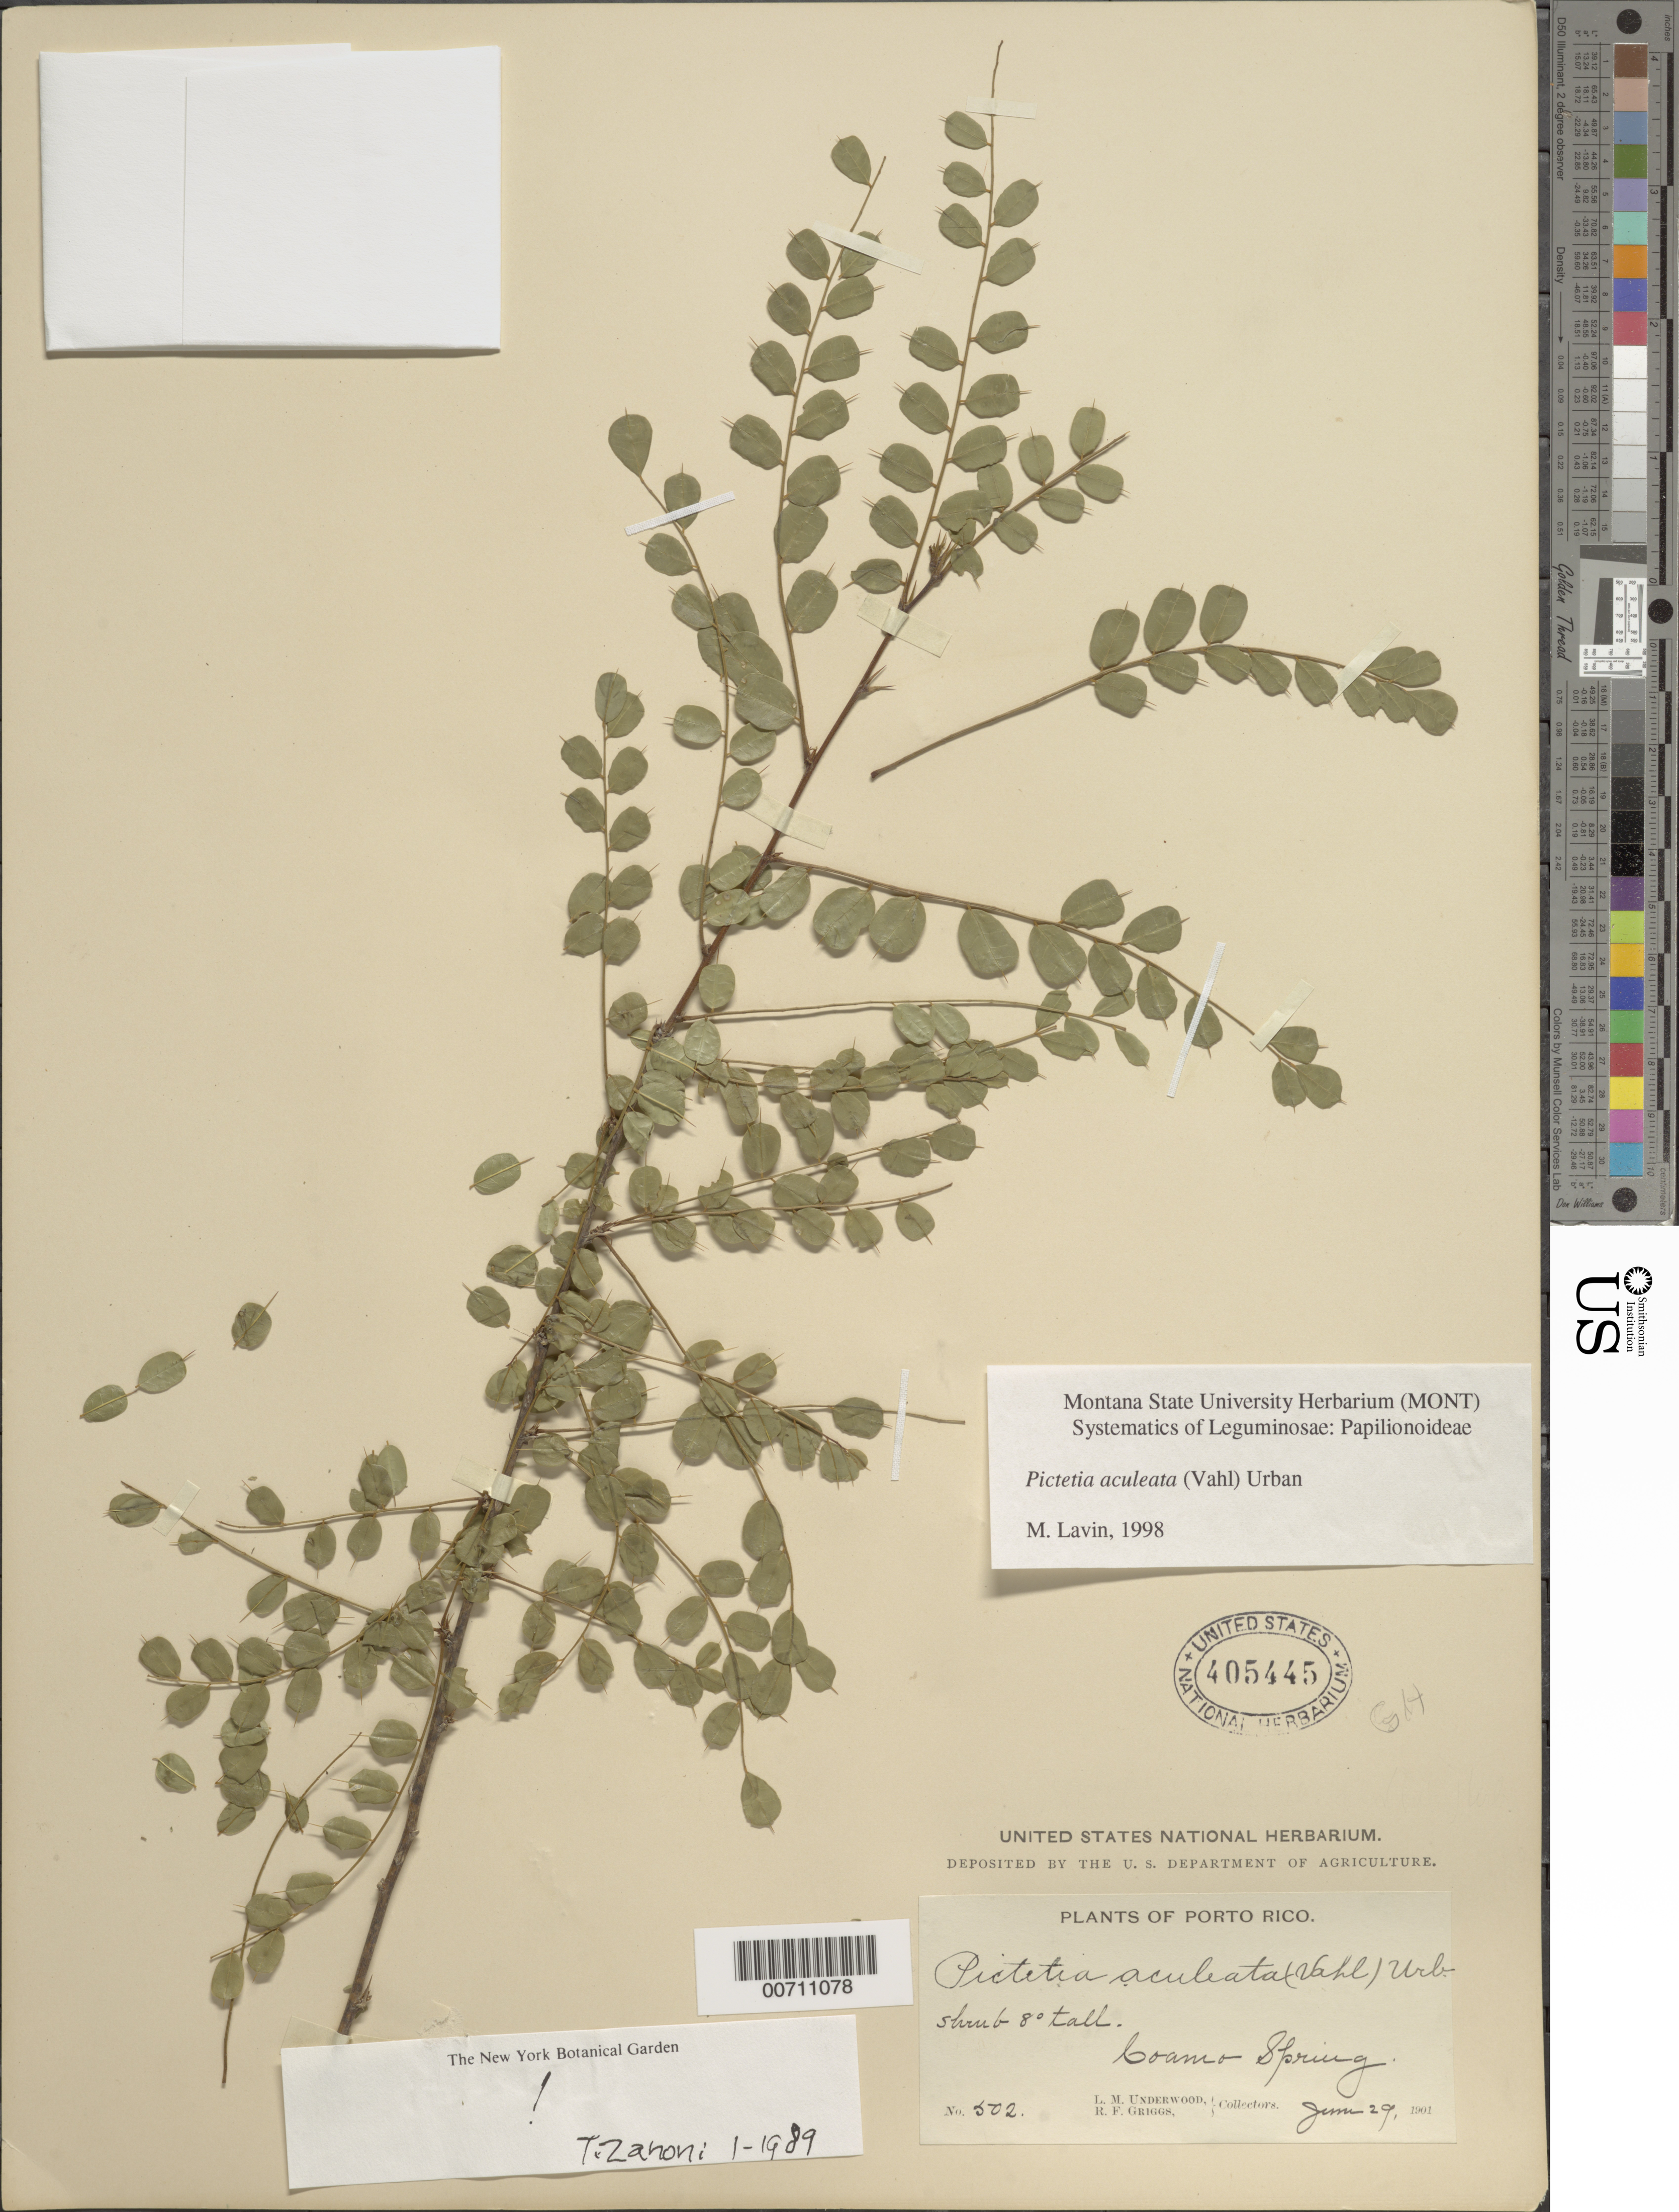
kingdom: Plantae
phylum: Tracheophyta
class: Magnoliopsida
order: Fabales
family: Fabaceae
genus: Pictetia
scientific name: Pictetia aculeata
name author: (Vahl) Urb.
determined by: Lavin, M.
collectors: L. M. Underwood & R. F. Griggs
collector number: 502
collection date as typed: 29 Jun 1901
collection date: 1901-06-29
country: Puerto Rico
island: Greater Antilles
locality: Coamo Springs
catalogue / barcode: US 405445